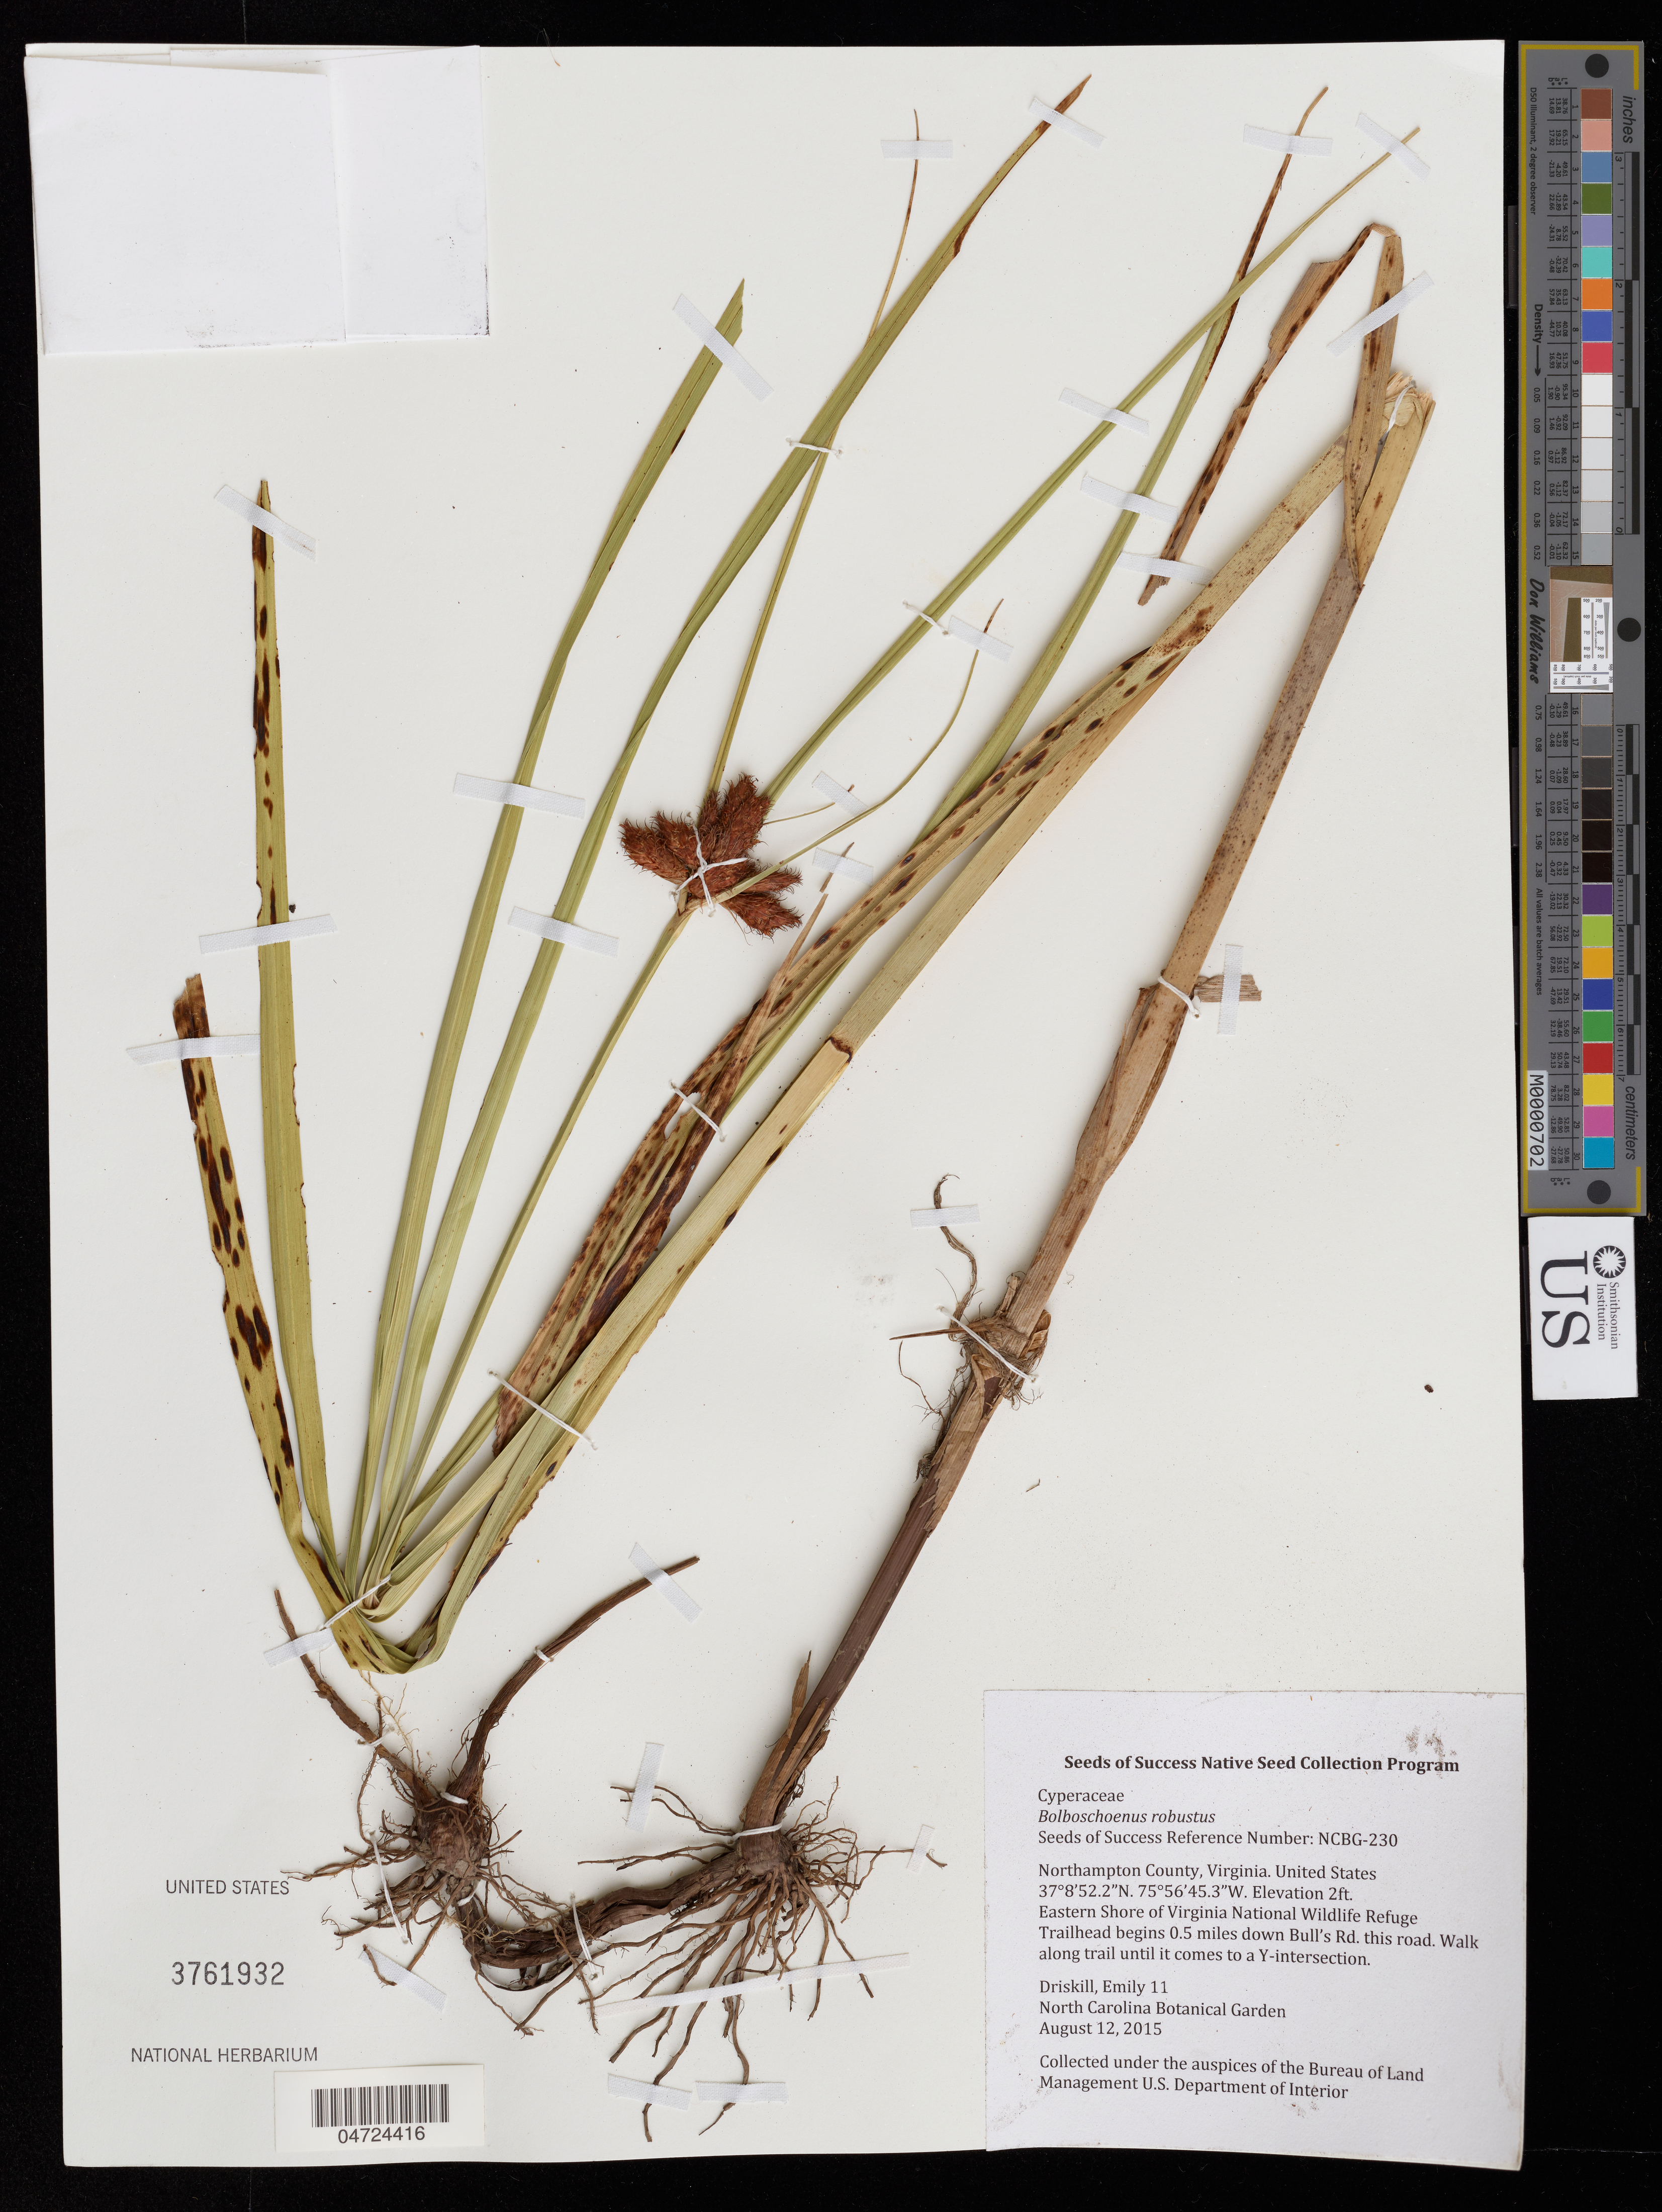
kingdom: Plantae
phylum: Tracheophyta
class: Liliopsida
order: Poales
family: Cyperaceae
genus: Bolboschoenus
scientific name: Bolboschoenus robustus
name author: (Pursh) Soják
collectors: E. Driskill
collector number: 11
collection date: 2015-08-12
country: United States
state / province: Virginia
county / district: Northampton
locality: Northampton County. Eastern Shore of Virginia National Wildlife Refuge Trailhead begins 0.5 miles down Bull's Rd. this road. Walk along trail until it comes to a Y-intersection.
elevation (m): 1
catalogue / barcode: US 3761932